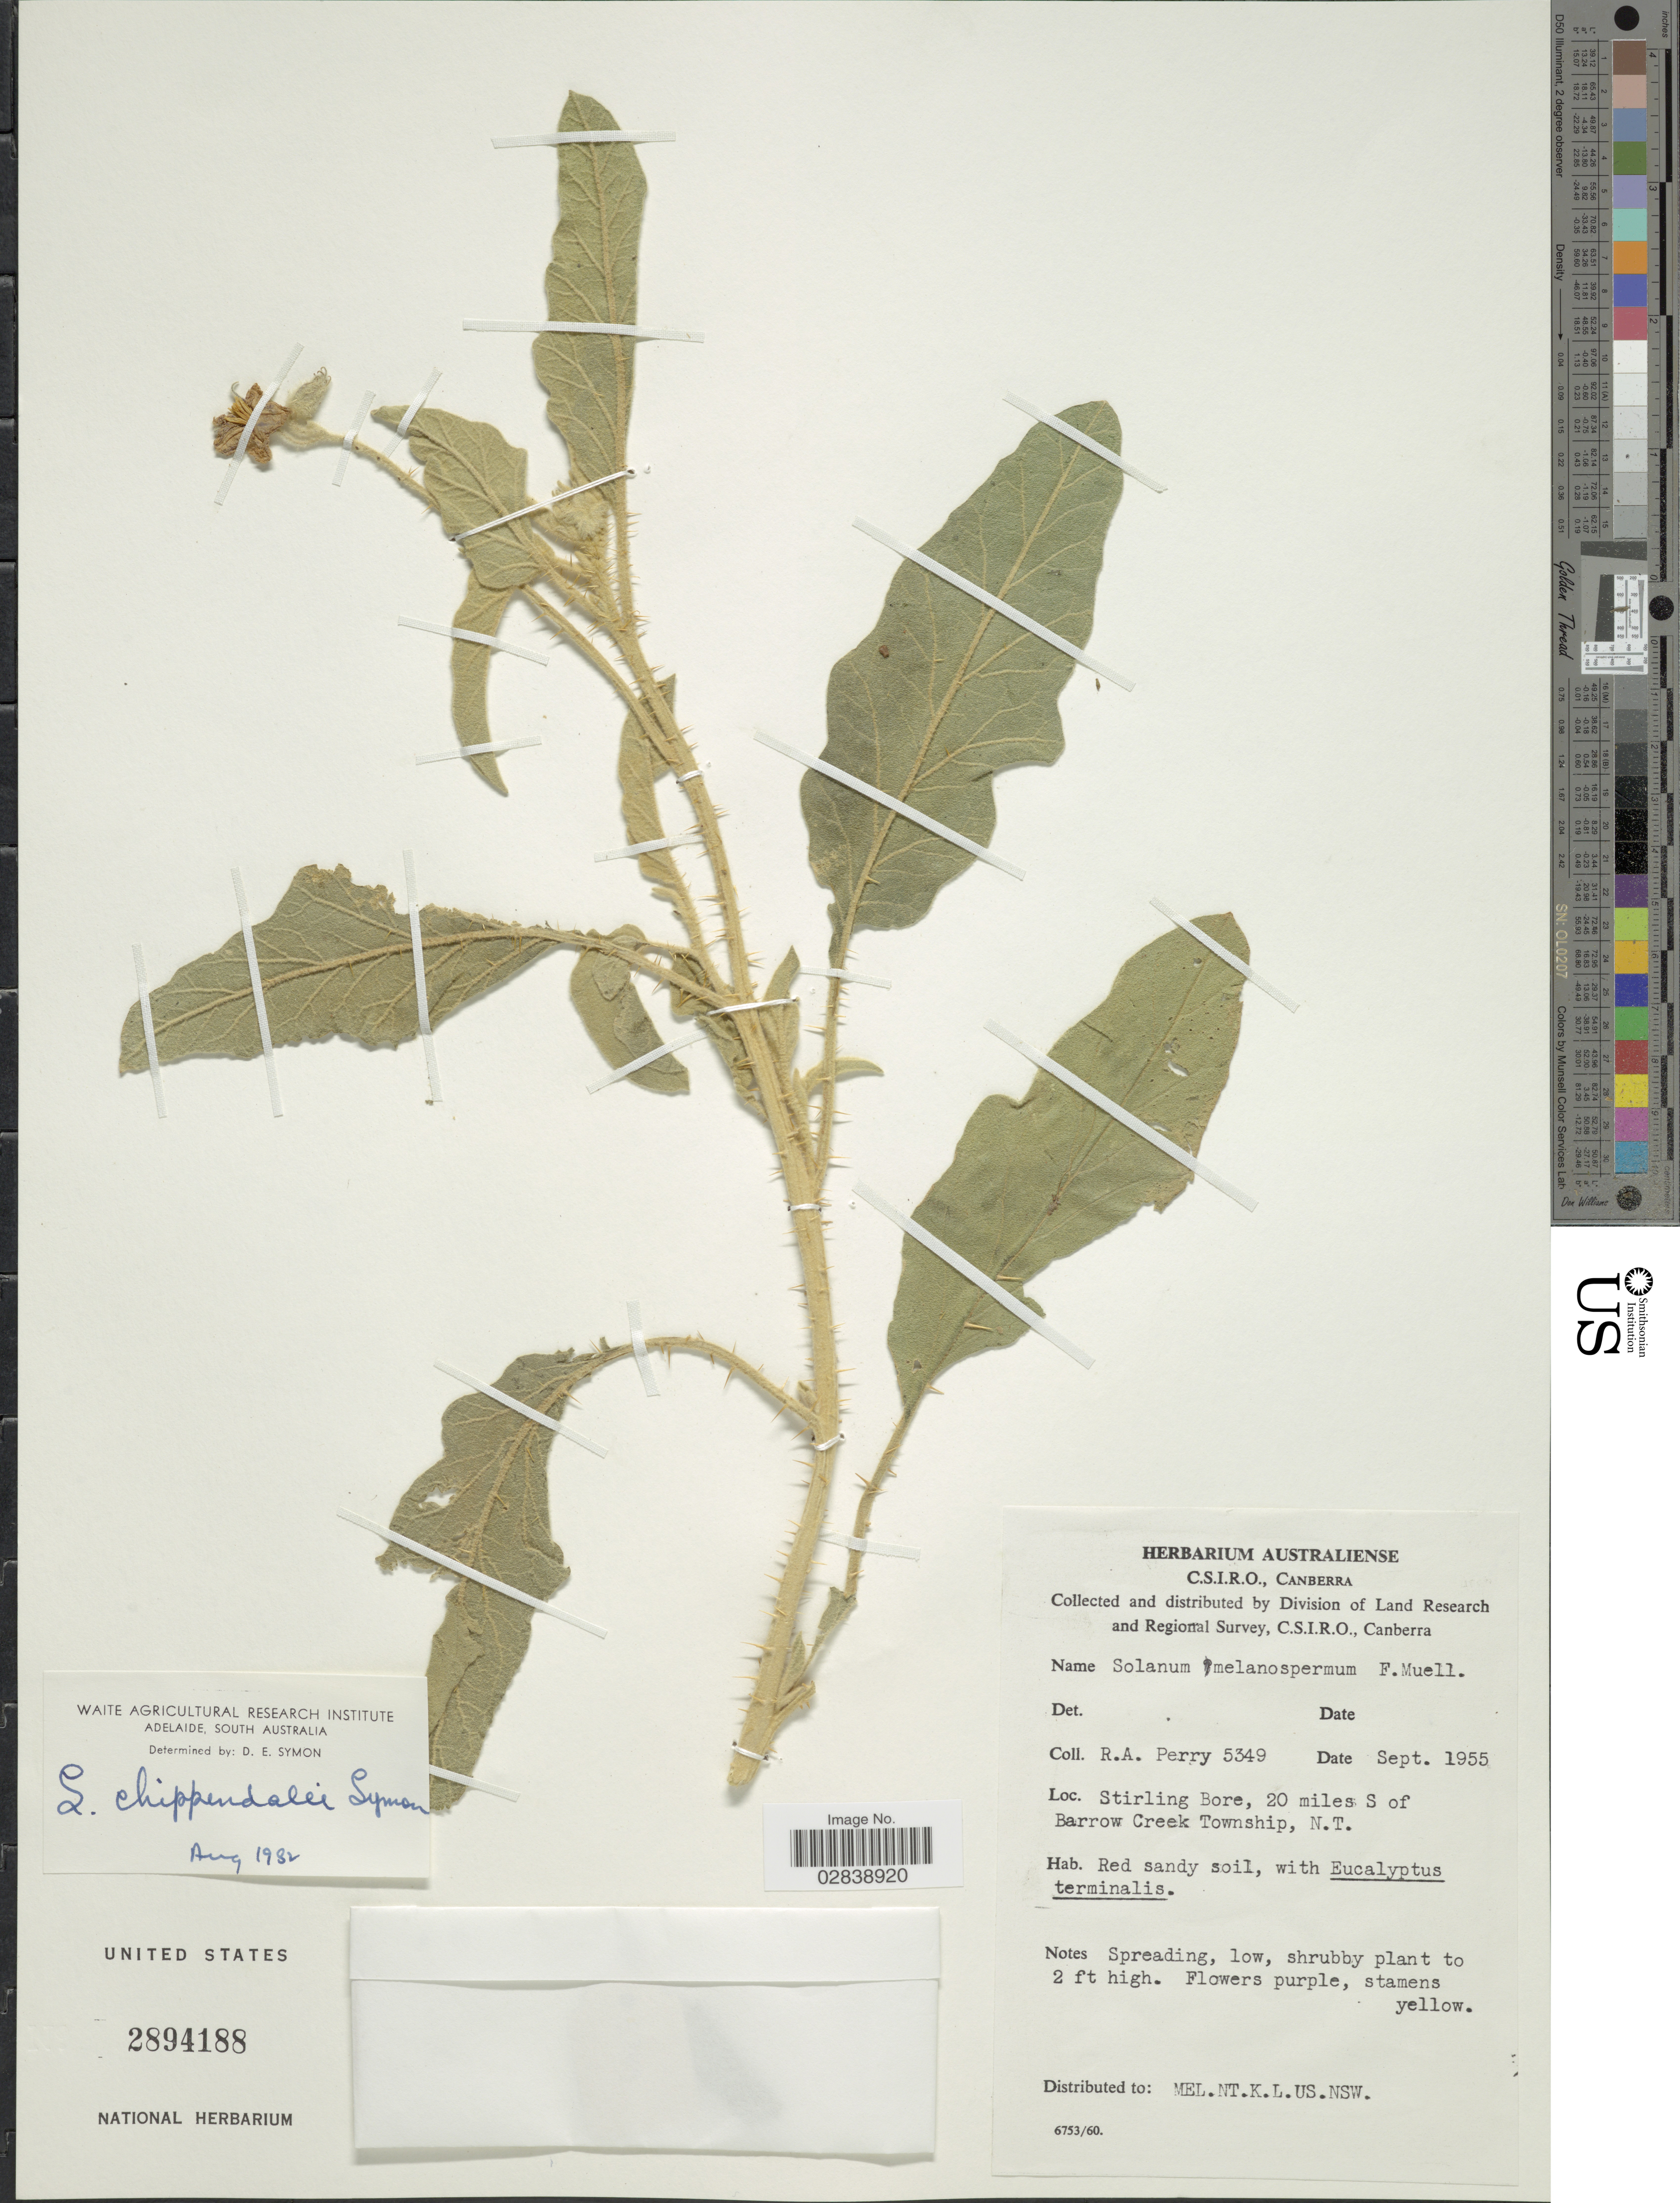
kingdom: Plantae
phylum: Tracheophyta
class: Magnoliopsida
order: Solanales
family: Solanaceae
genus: Solanum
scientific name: Solanum chippendalei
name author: Symon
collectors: Perry, R. A.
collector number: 5349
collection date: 1955-09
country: Australia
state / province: Northern Territory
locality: Stirling Bore, 20 miles S of Barrow Creek Township, N.T.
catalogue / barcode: US 2894188